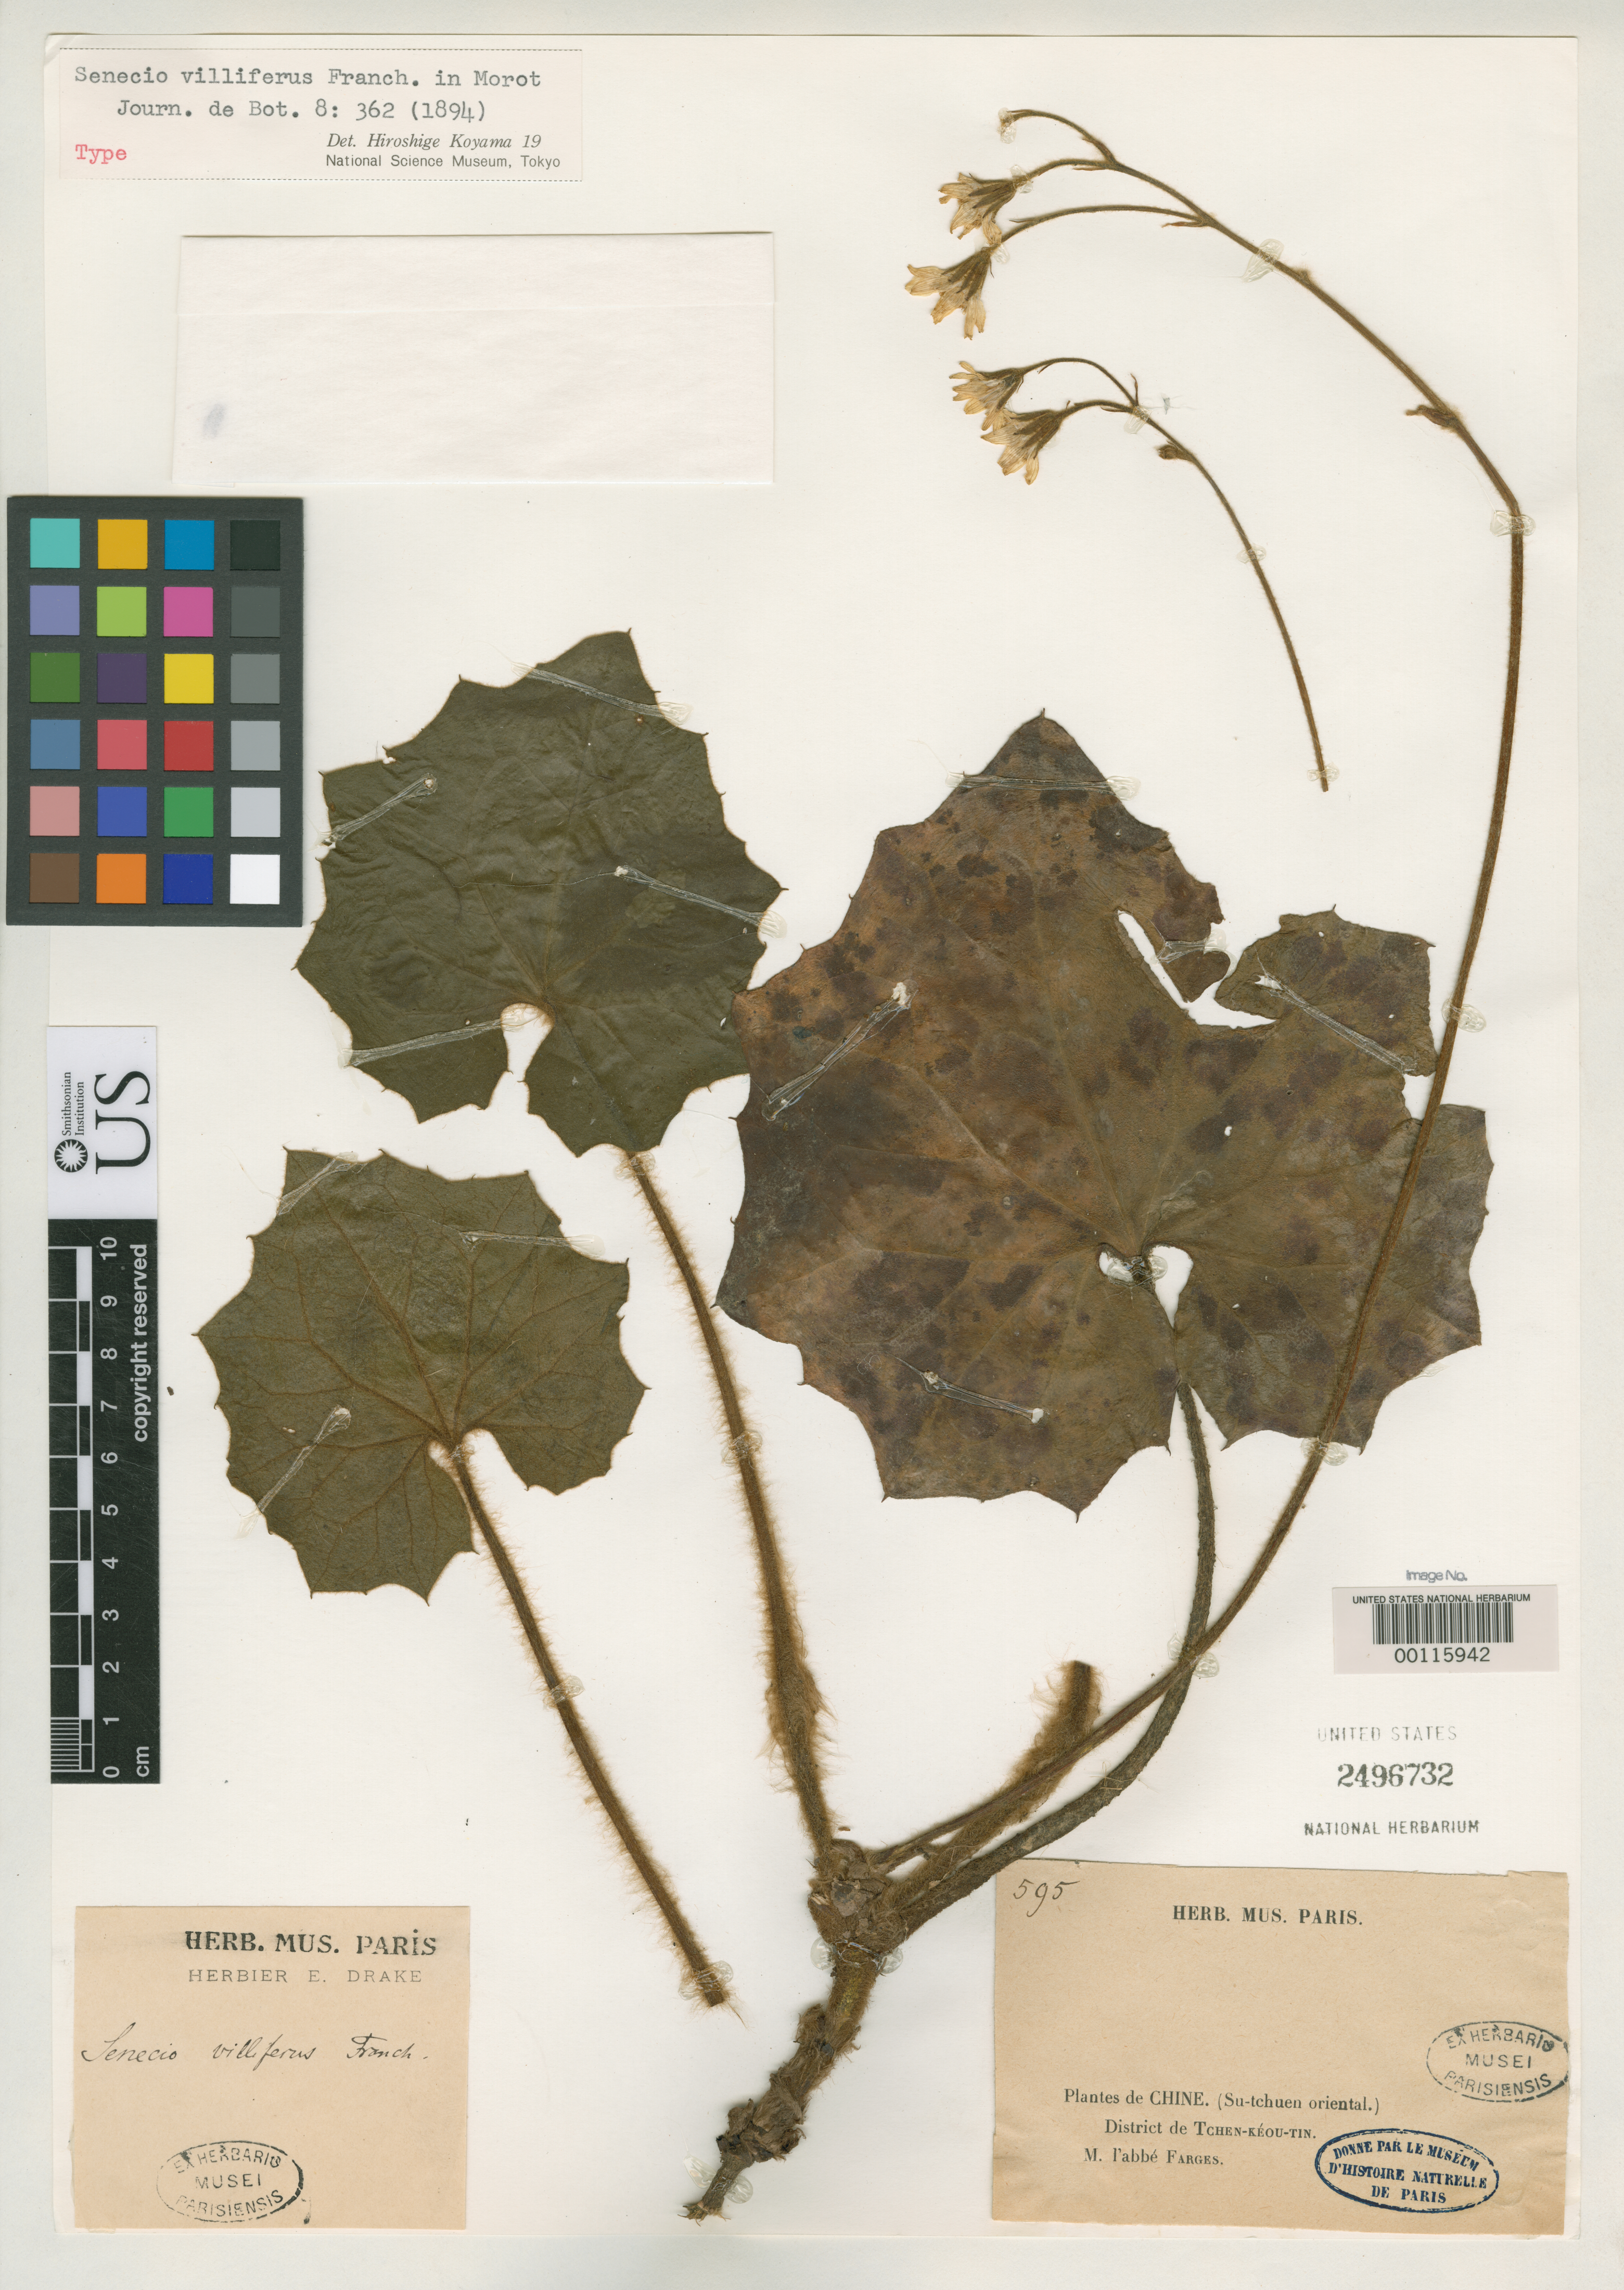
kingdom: Plantae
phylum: Tracheophyta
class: Magnoliopsida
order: Asterales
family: Asteraceae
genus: Senecio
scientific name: Senecio villiferus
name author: Franch.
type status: Type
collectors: P. G. Farges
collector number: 595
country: China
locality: District of Tchen-Keou-Tin, Su-Tchuen Oriental.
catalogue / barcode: US 2496732